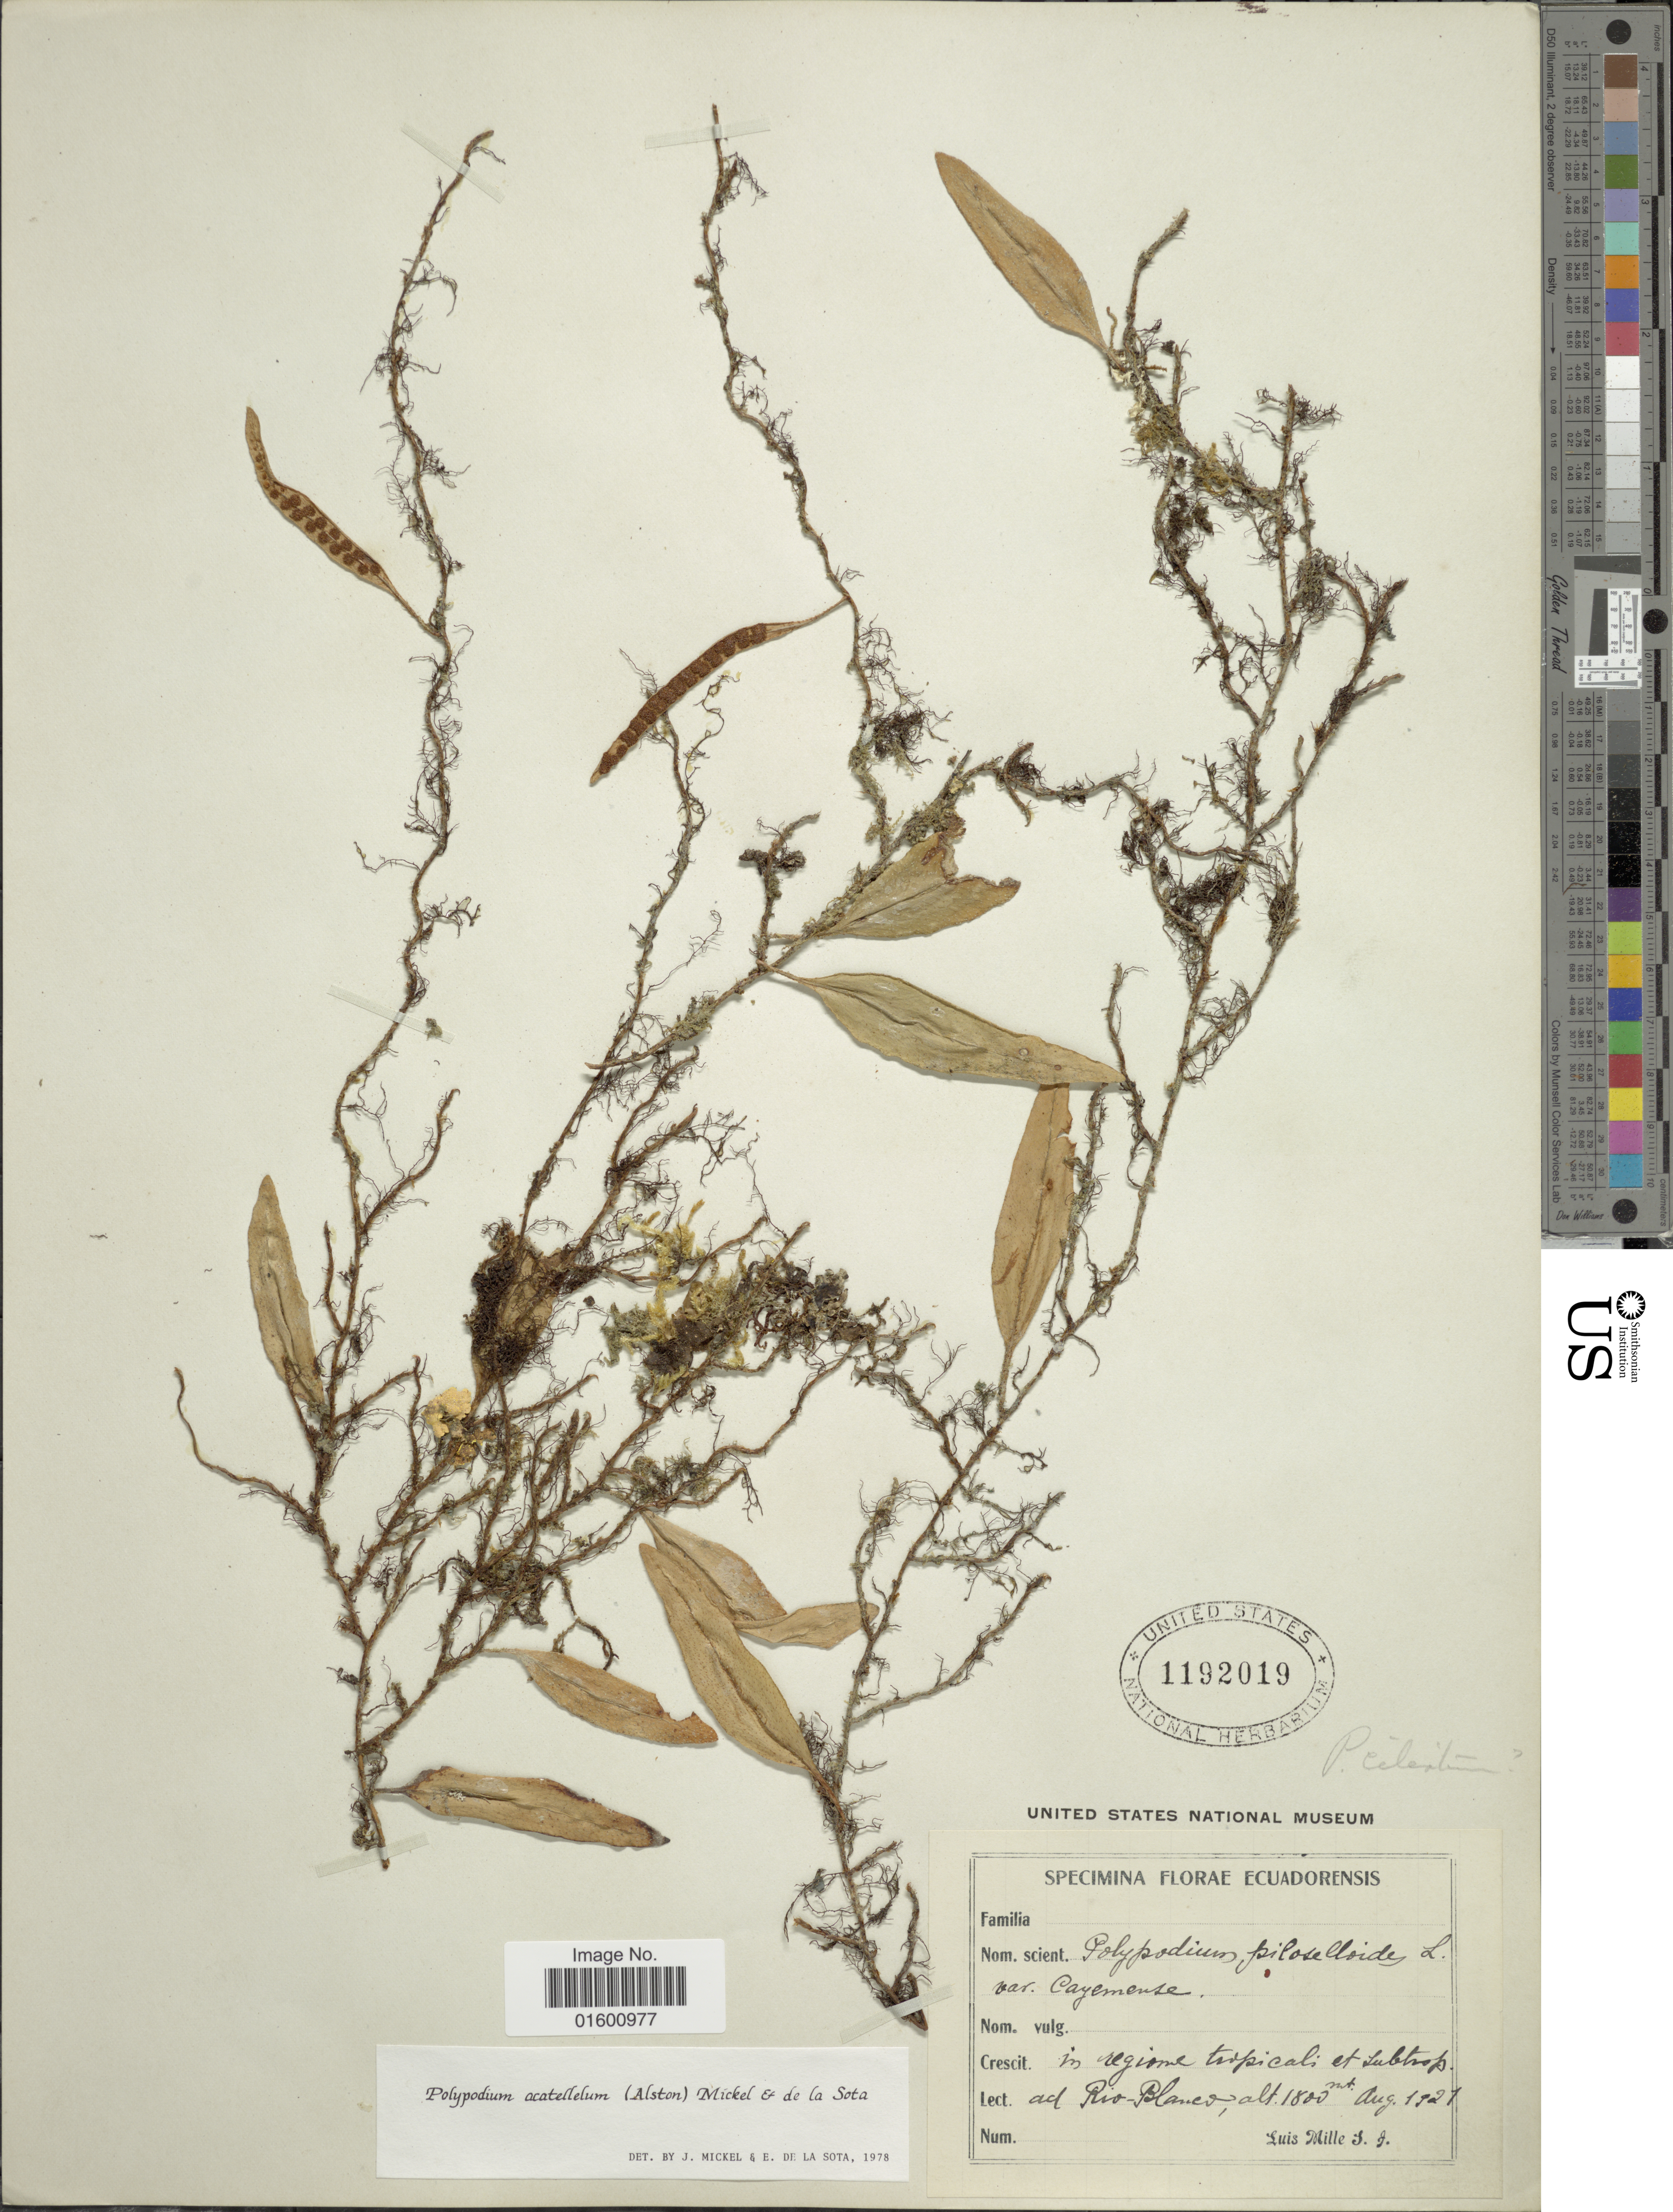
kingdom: Plantae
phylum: Tracheophyta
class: Polypodiopsida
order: Polypodiales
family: Polypodiaceae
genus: Microgramma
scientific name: Microgramma acatallela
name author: Alston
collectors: L. Mille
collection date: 1927-08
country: Ecuador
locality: In regiome tropical; et subtrop, ad Rio Blanco.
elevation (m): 1800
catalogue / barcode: US 1192019